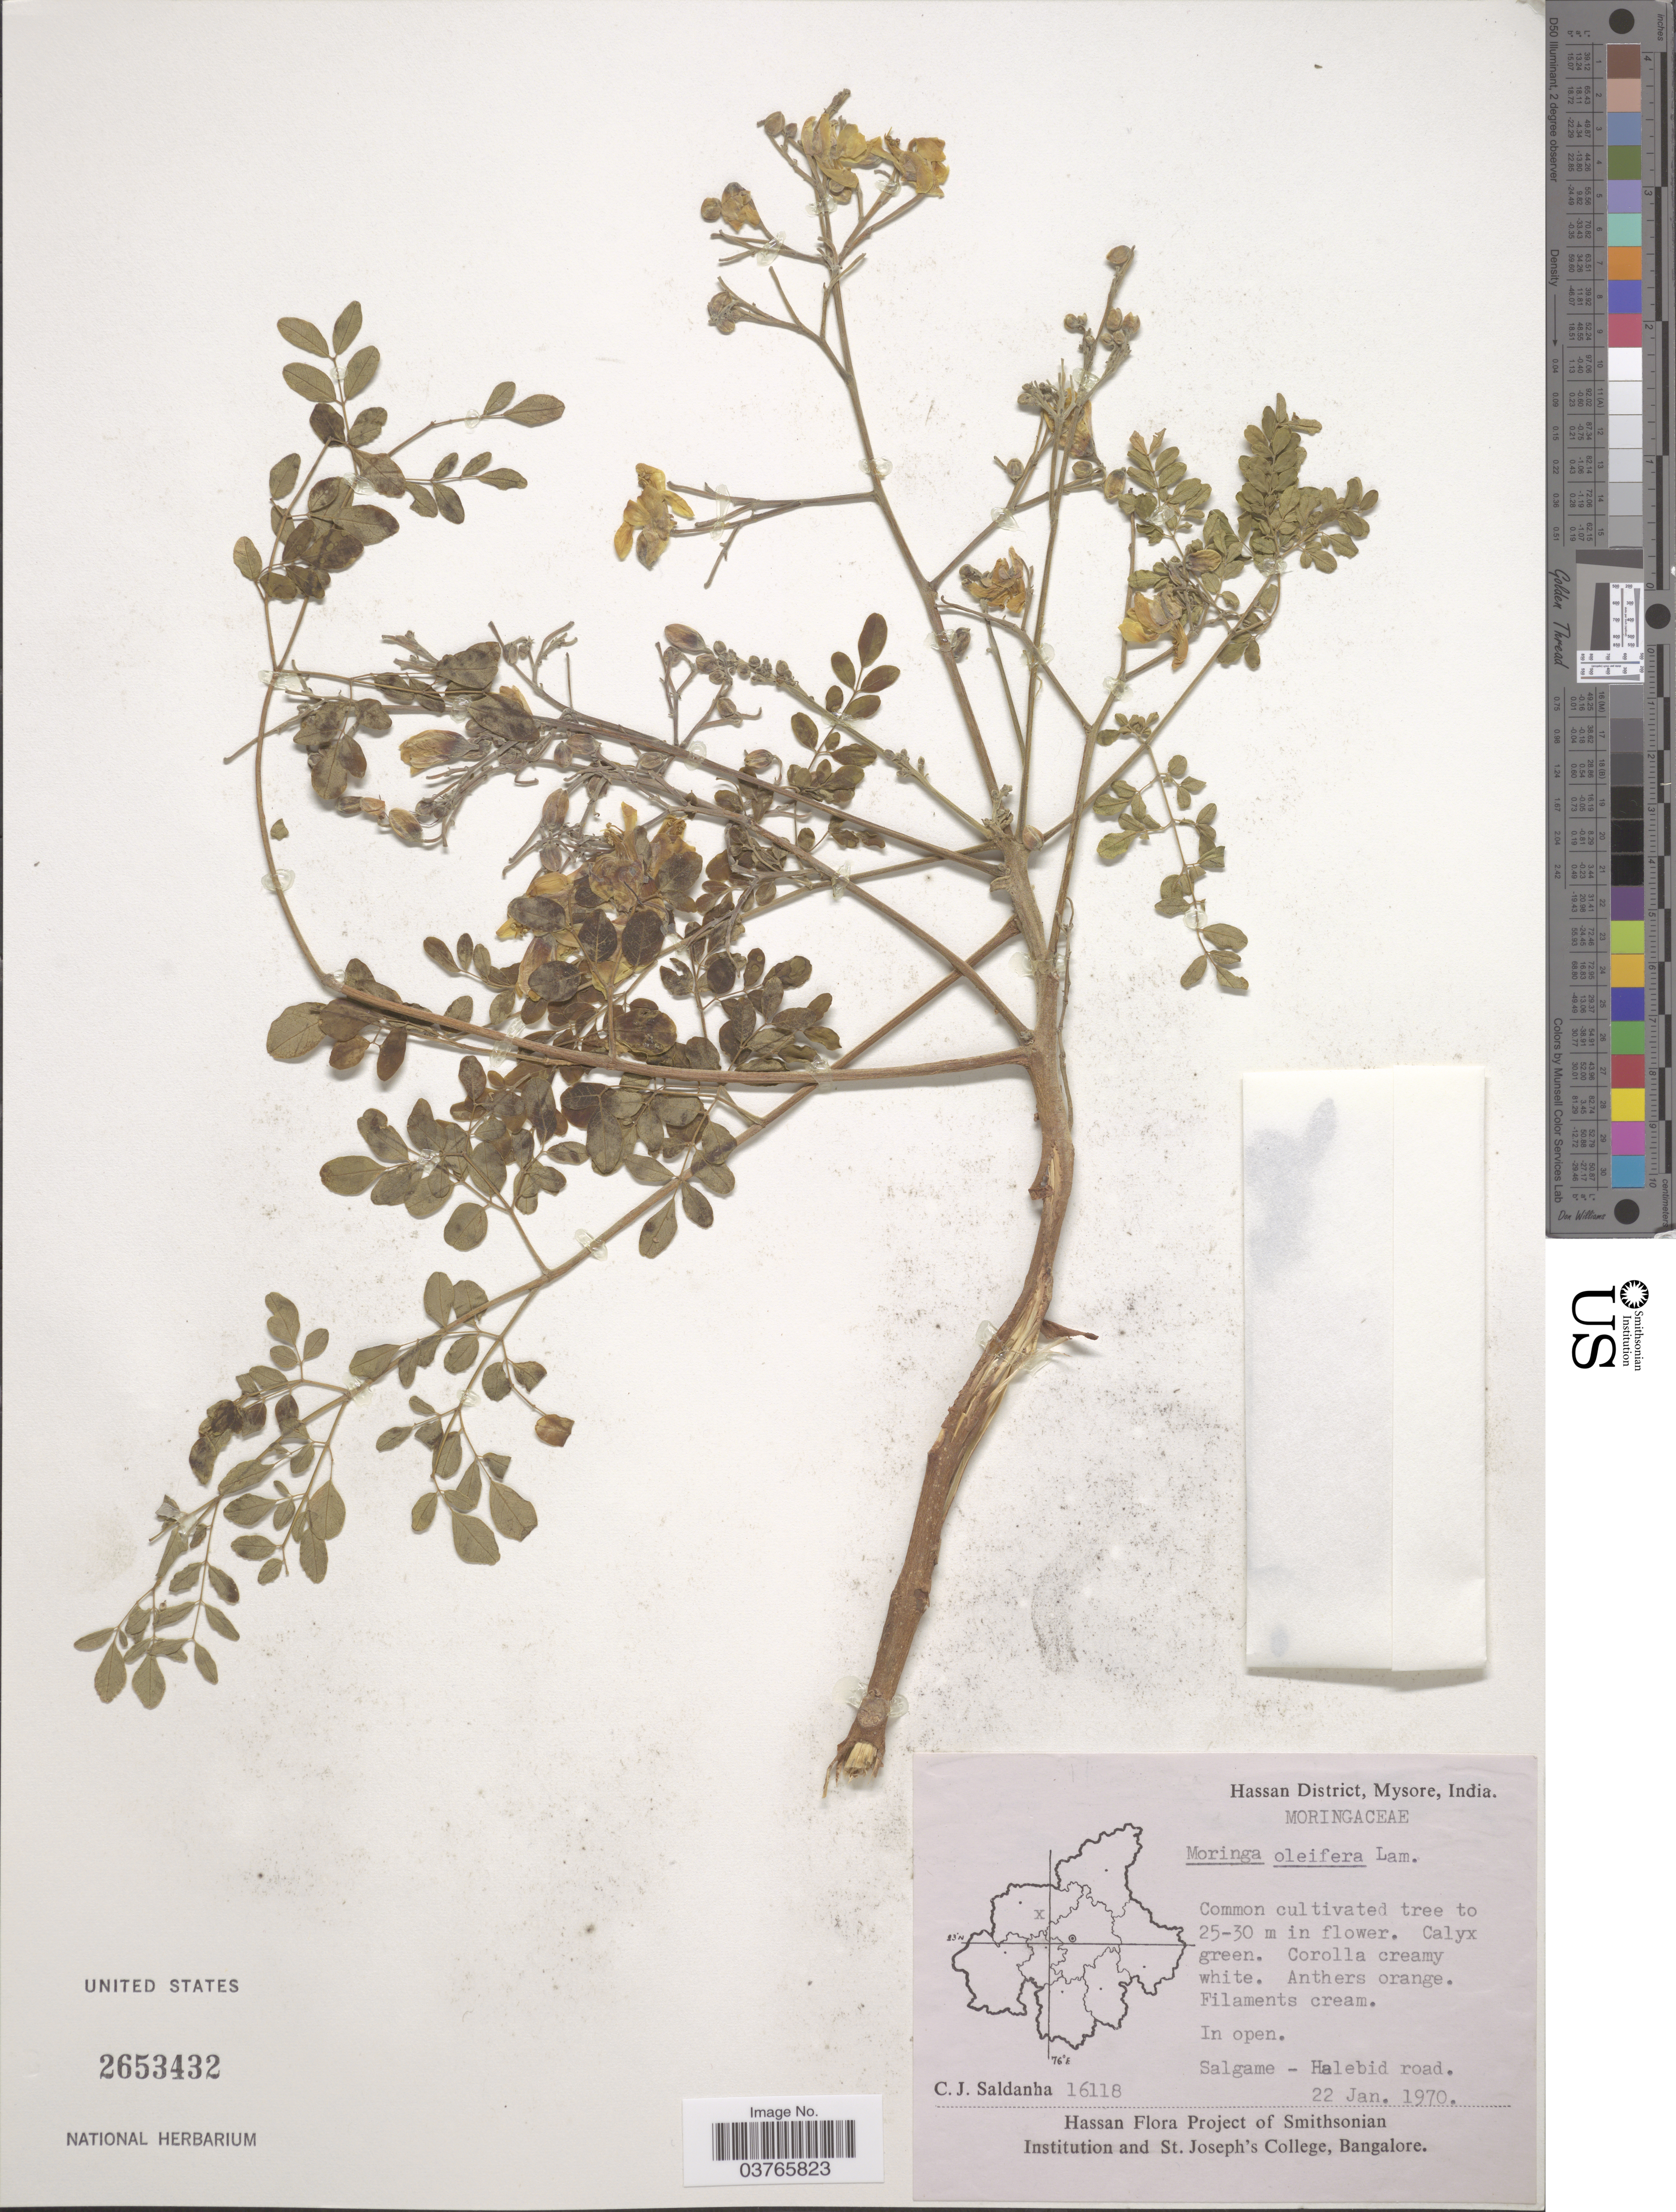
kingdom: Plantae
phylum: Tracheophyta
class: Magnoliopsida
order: Brassicales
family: Moringaceae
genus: Moringa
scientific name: Moringa oleifera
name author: Lam.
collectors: C. J. Saldanha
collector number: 16118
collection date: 1970-01-22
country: India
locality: Hassan District, Mysore. Salgame - Halebid road.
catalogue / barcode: US 2653432